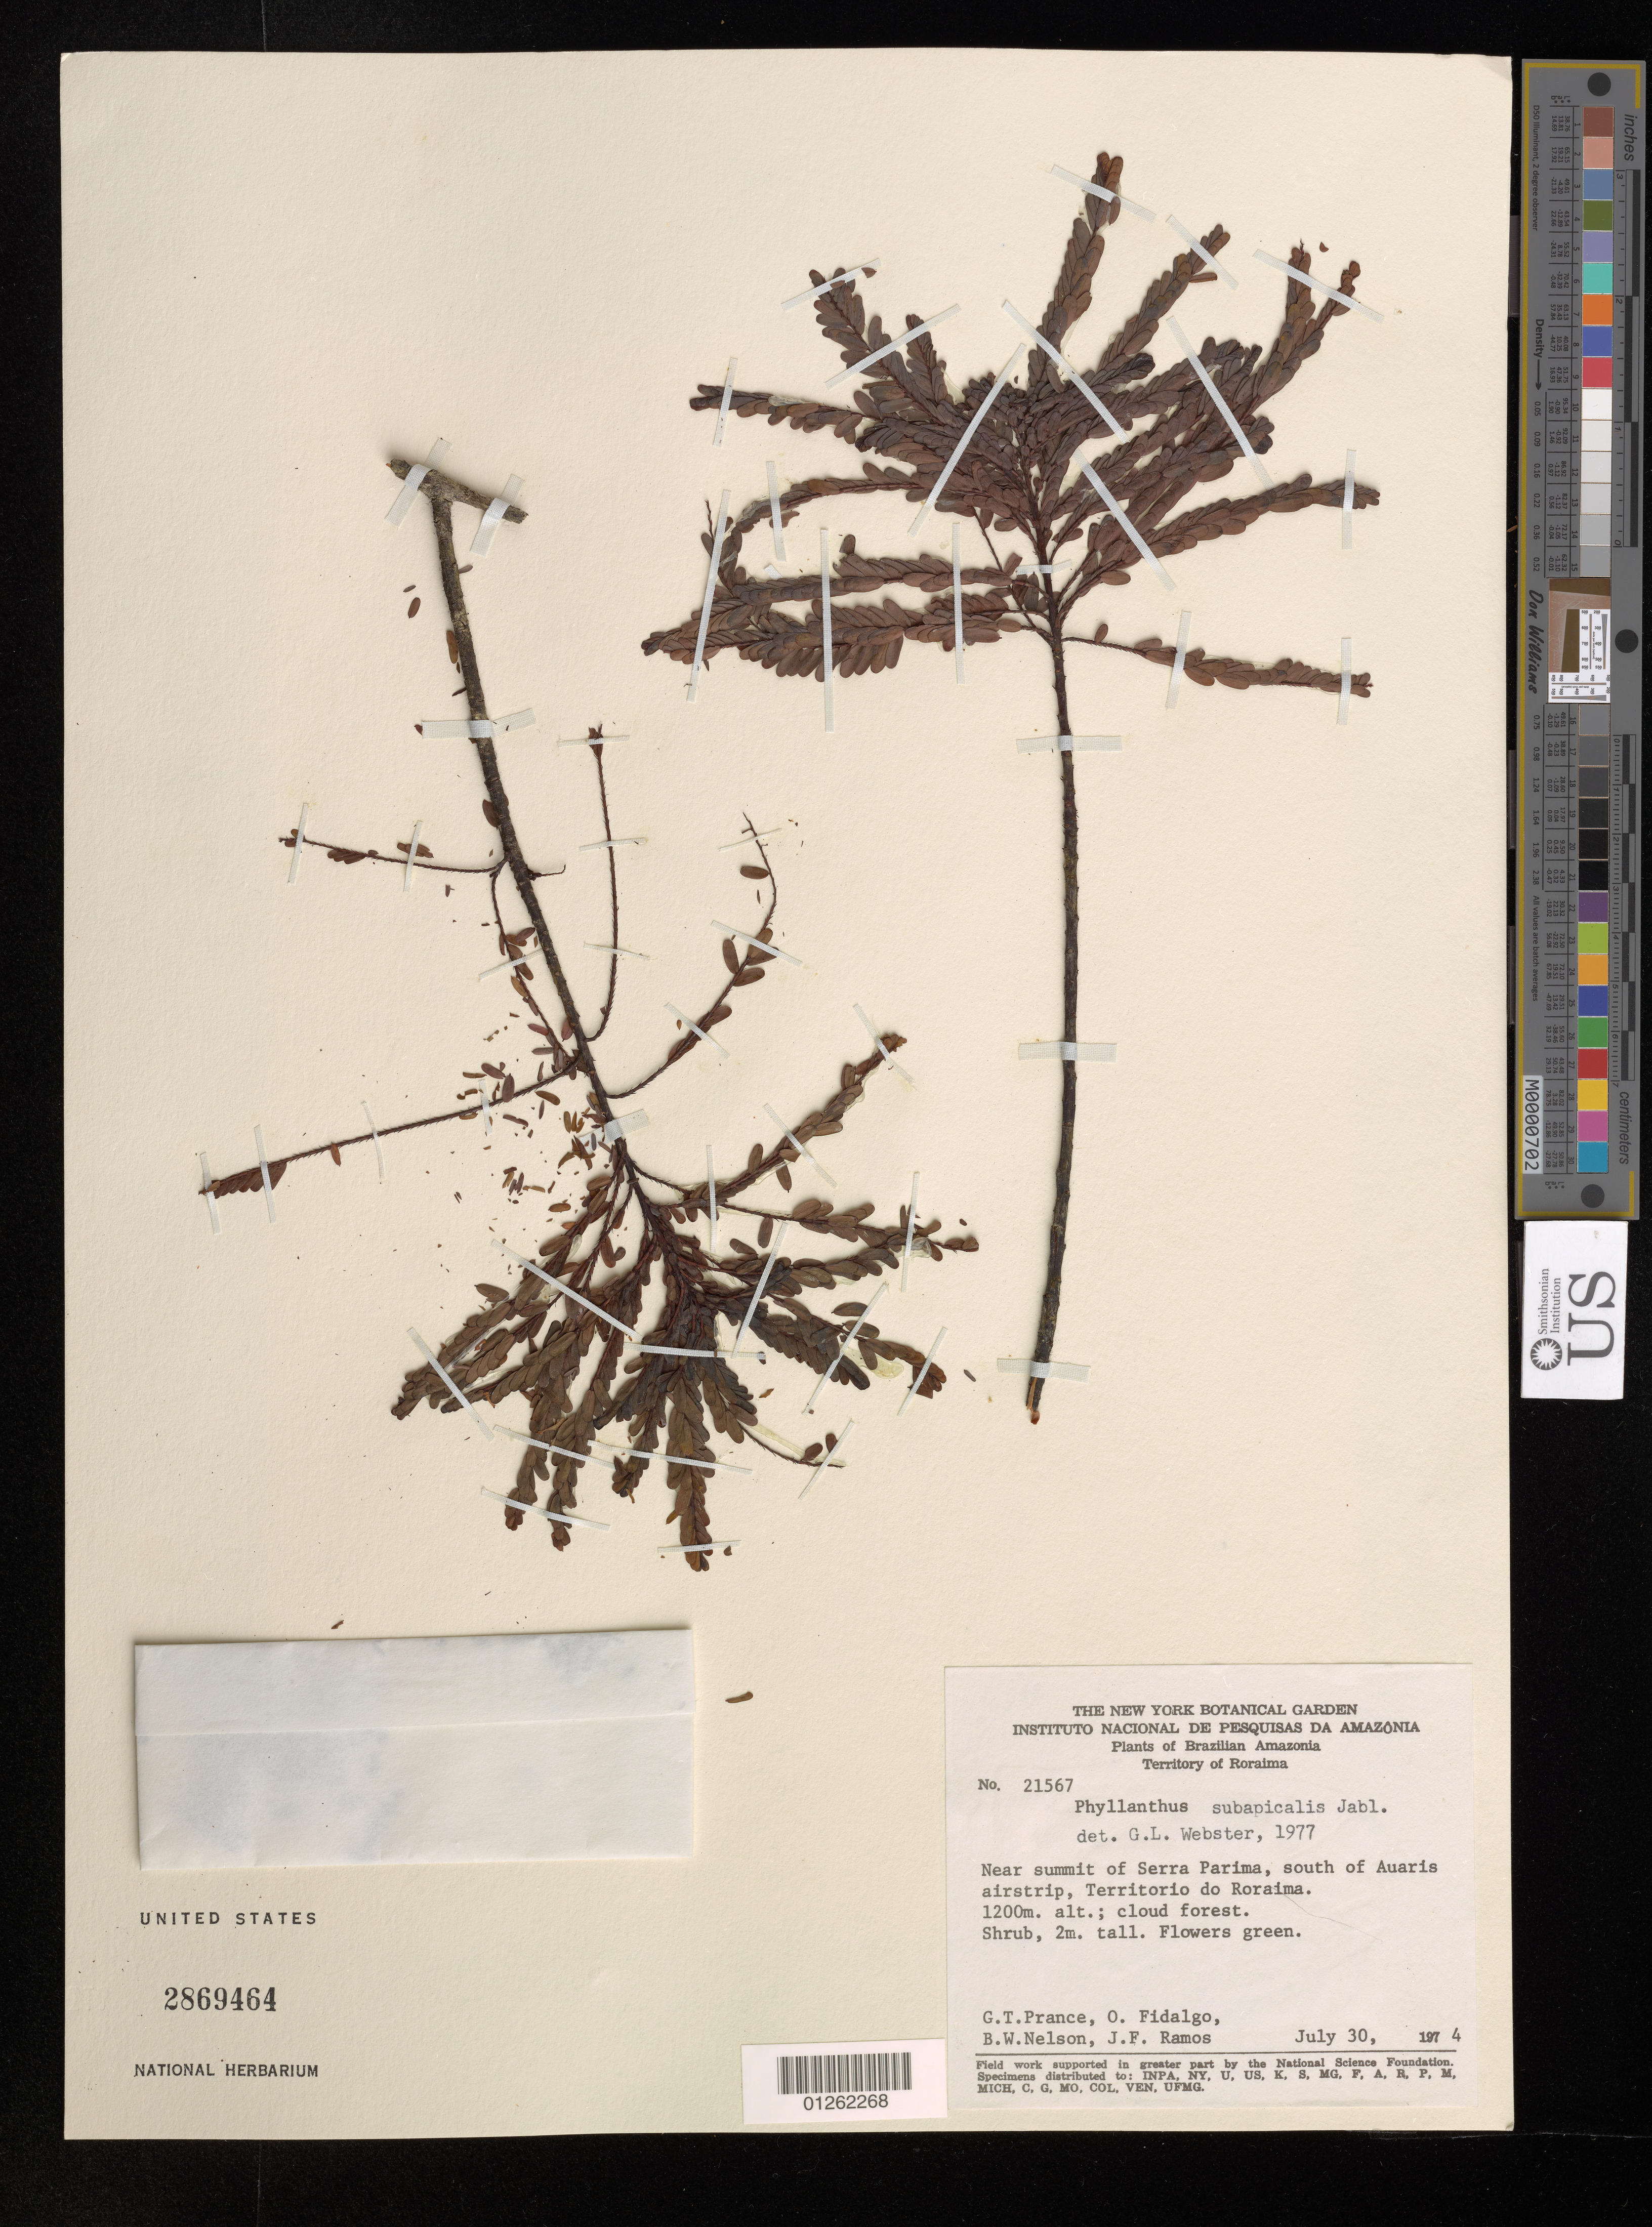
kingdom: Plantae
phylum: Tracheophyta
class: Magnoliopsida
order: Malpighiales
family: Phyllanthaceae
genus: Phyllanthus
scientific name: Phyllanthus subapicalis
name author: Jabl.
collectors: G. T. Prance, O. Fidalgo, J. F. Ramos & B. W. Nelson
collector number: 21567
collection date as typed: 30 Jul 1974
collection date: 1974-07-30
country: Brazil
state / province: Roraima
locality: Near summit of Serra Parima, S of Auaris airstrip.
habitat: Shrub.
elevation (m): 1200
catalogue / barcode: US 2869464